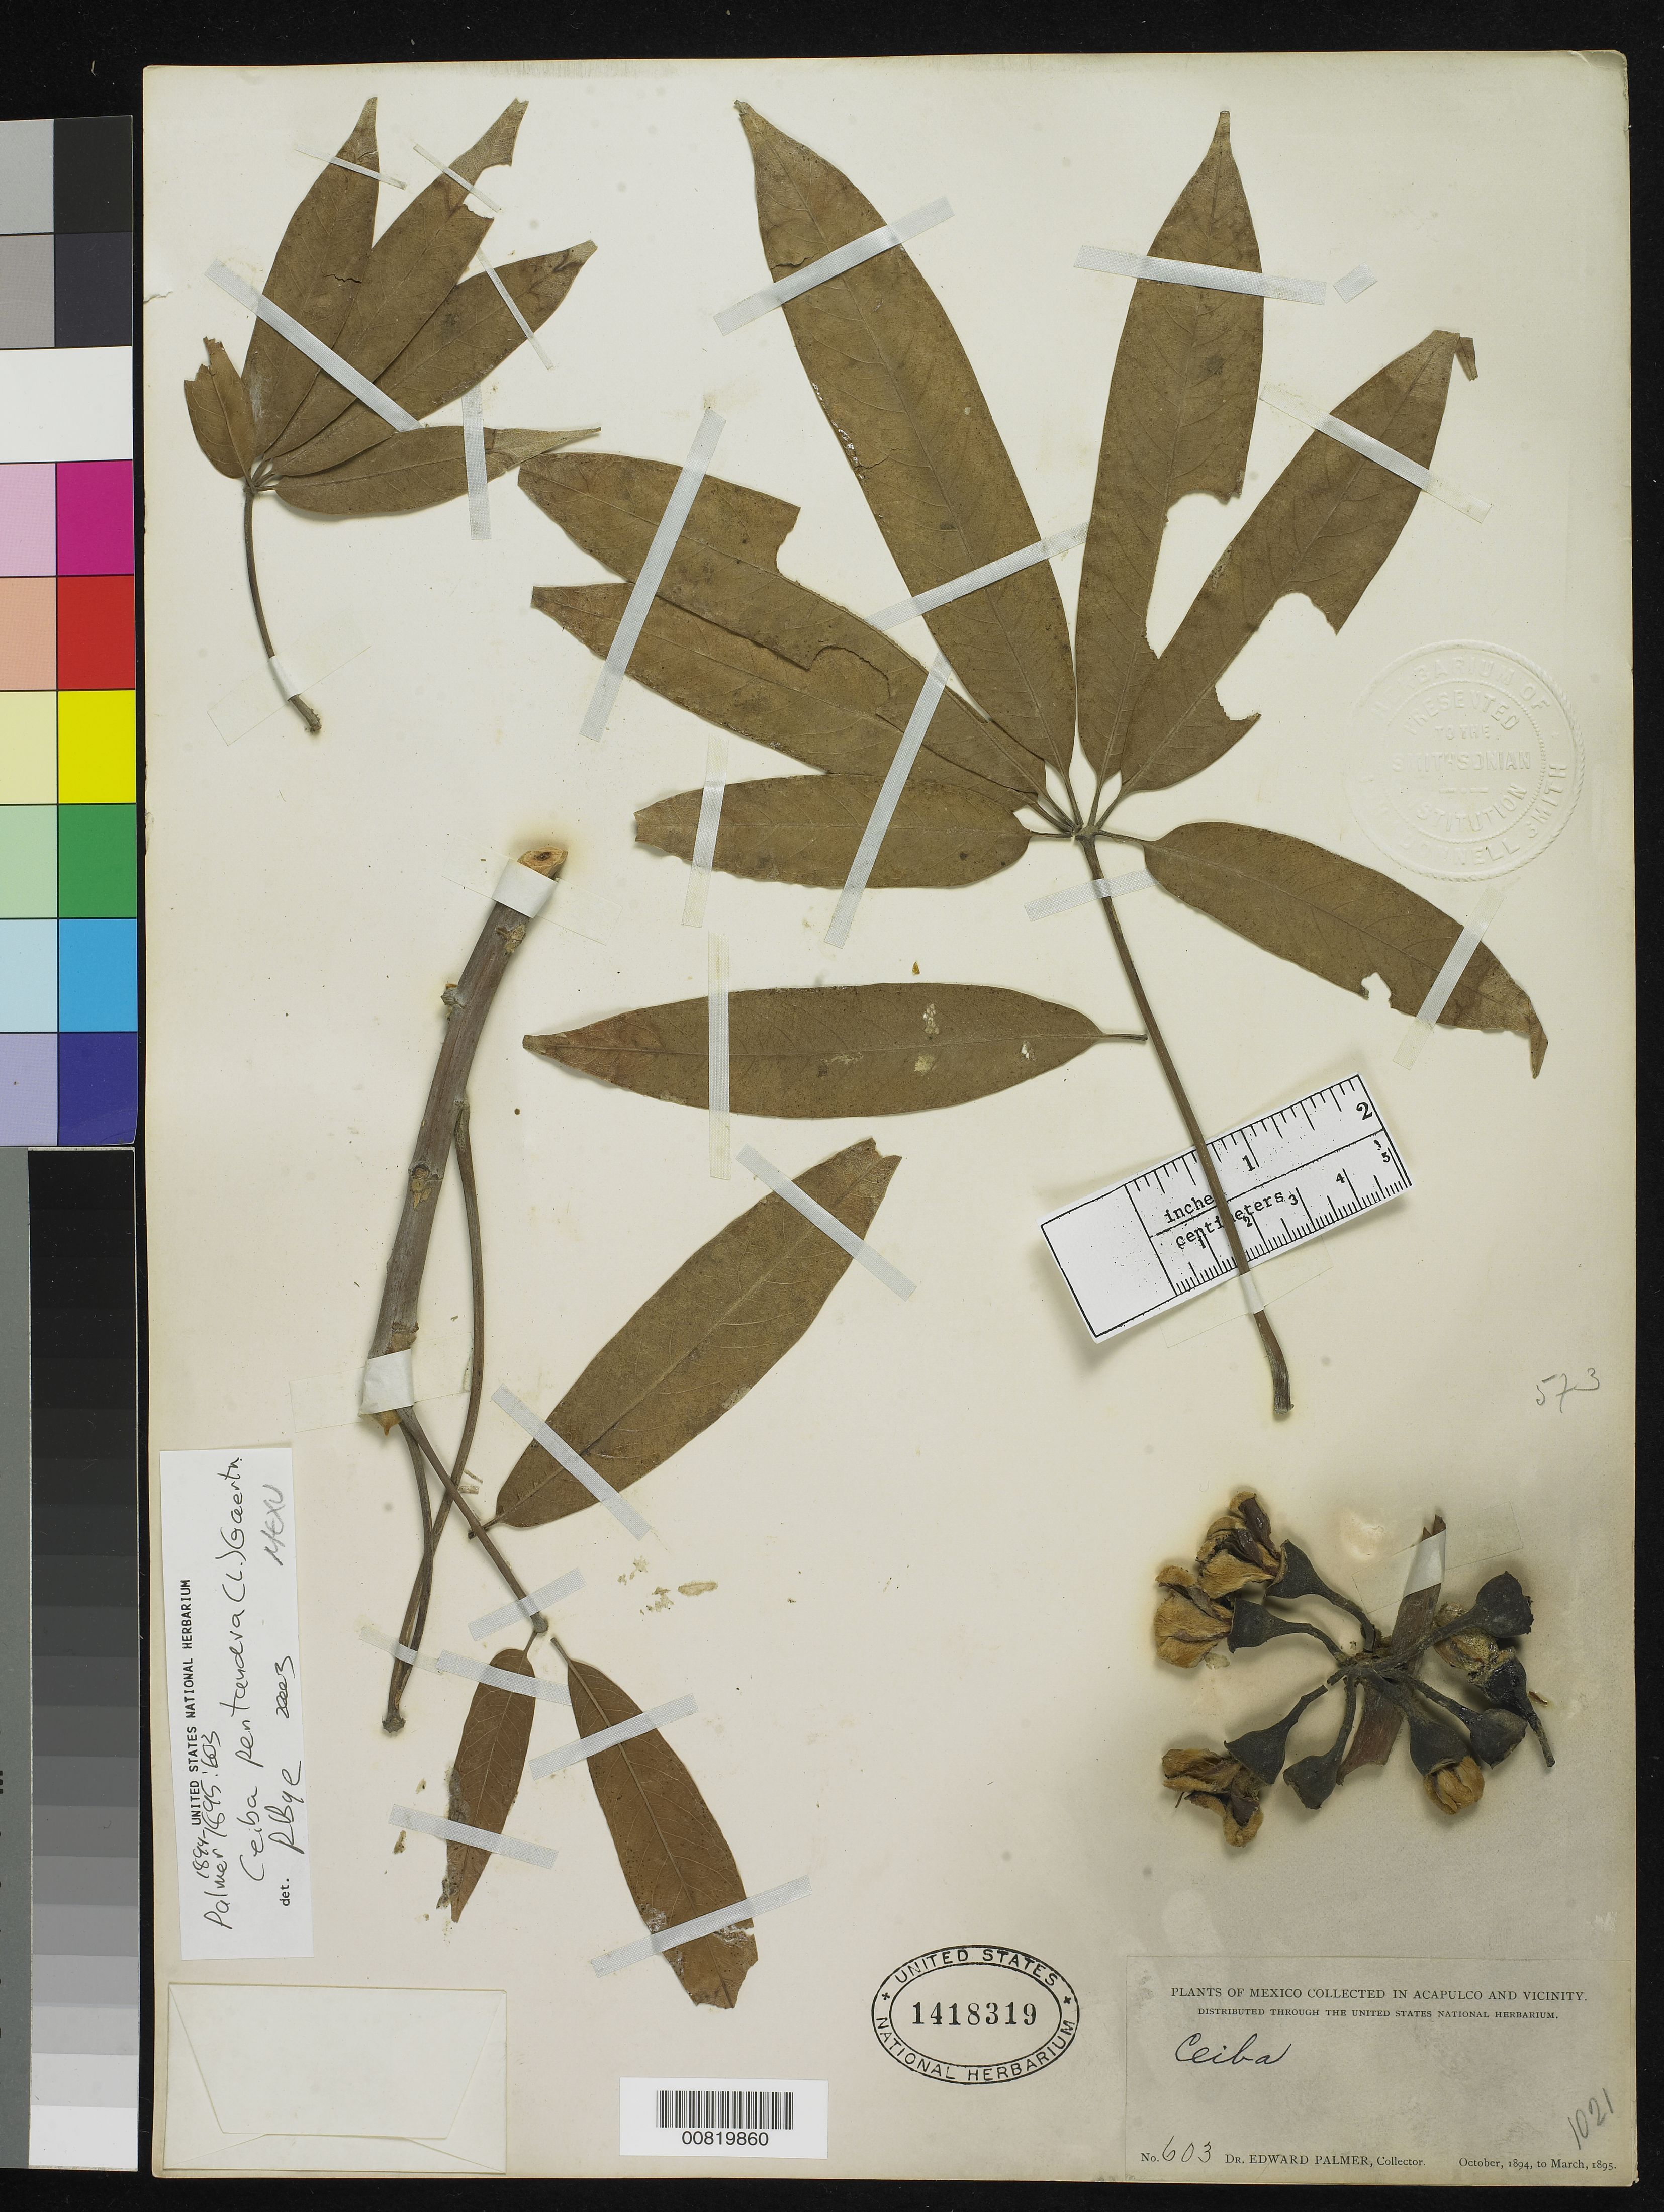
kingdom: Plantae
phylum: Tracheophyta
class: Magnoliopsida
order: Malvales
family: Malvaceae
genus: Ceiba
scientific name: Ceiba pentandra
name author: (L.) Gaertn.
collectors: E. Palmer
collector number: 603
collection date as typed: Oct 1894 to -- Mar 1895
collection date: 1894-10/1895-03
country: Mexico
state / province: Guerrero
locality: Acapulco, Guerrero and vicinity.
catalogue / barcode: US 1418319